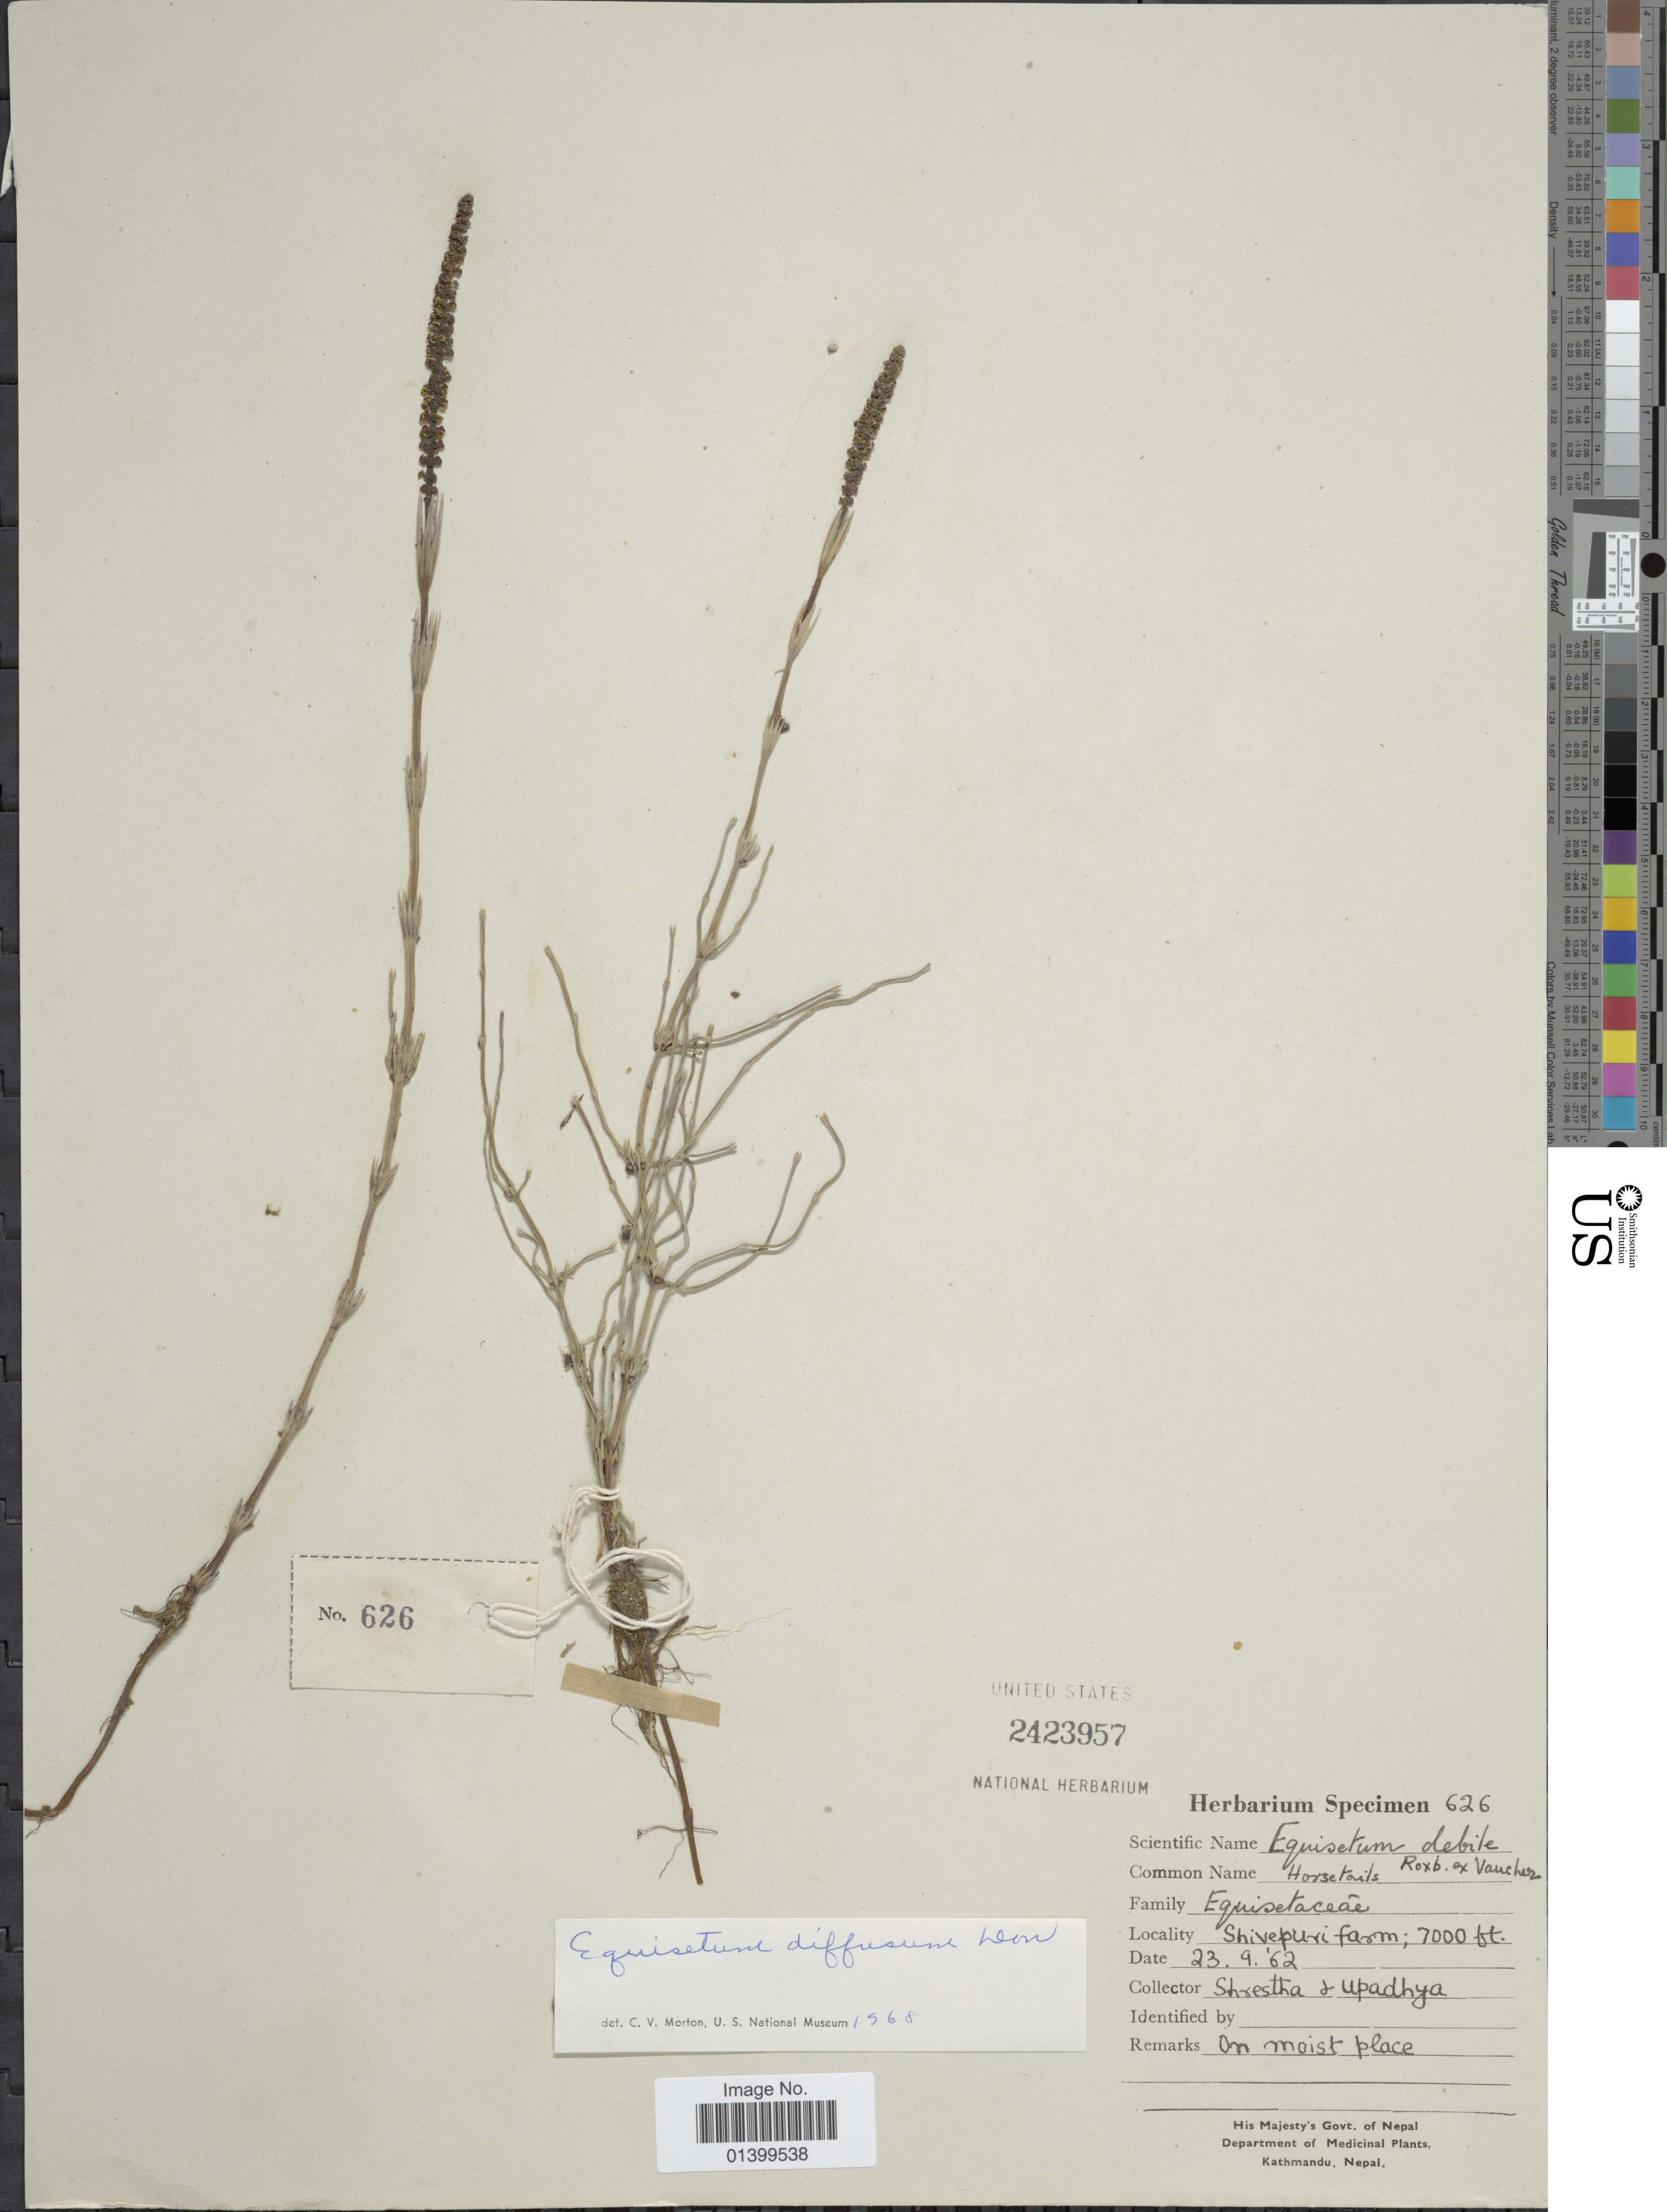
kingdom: Plantae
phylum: Tracheophyta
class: Polypodiopsida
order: Equisetales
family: Equisetaceae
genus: Equisetum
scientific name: Equisetum diffusum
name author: D. Don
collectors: -. Shrestha & A. Upadhya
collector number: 626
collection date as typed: Transcribed d/m/y: 23/9/62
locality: Shivepuri farm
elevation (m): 2134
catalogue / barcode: US 2423957